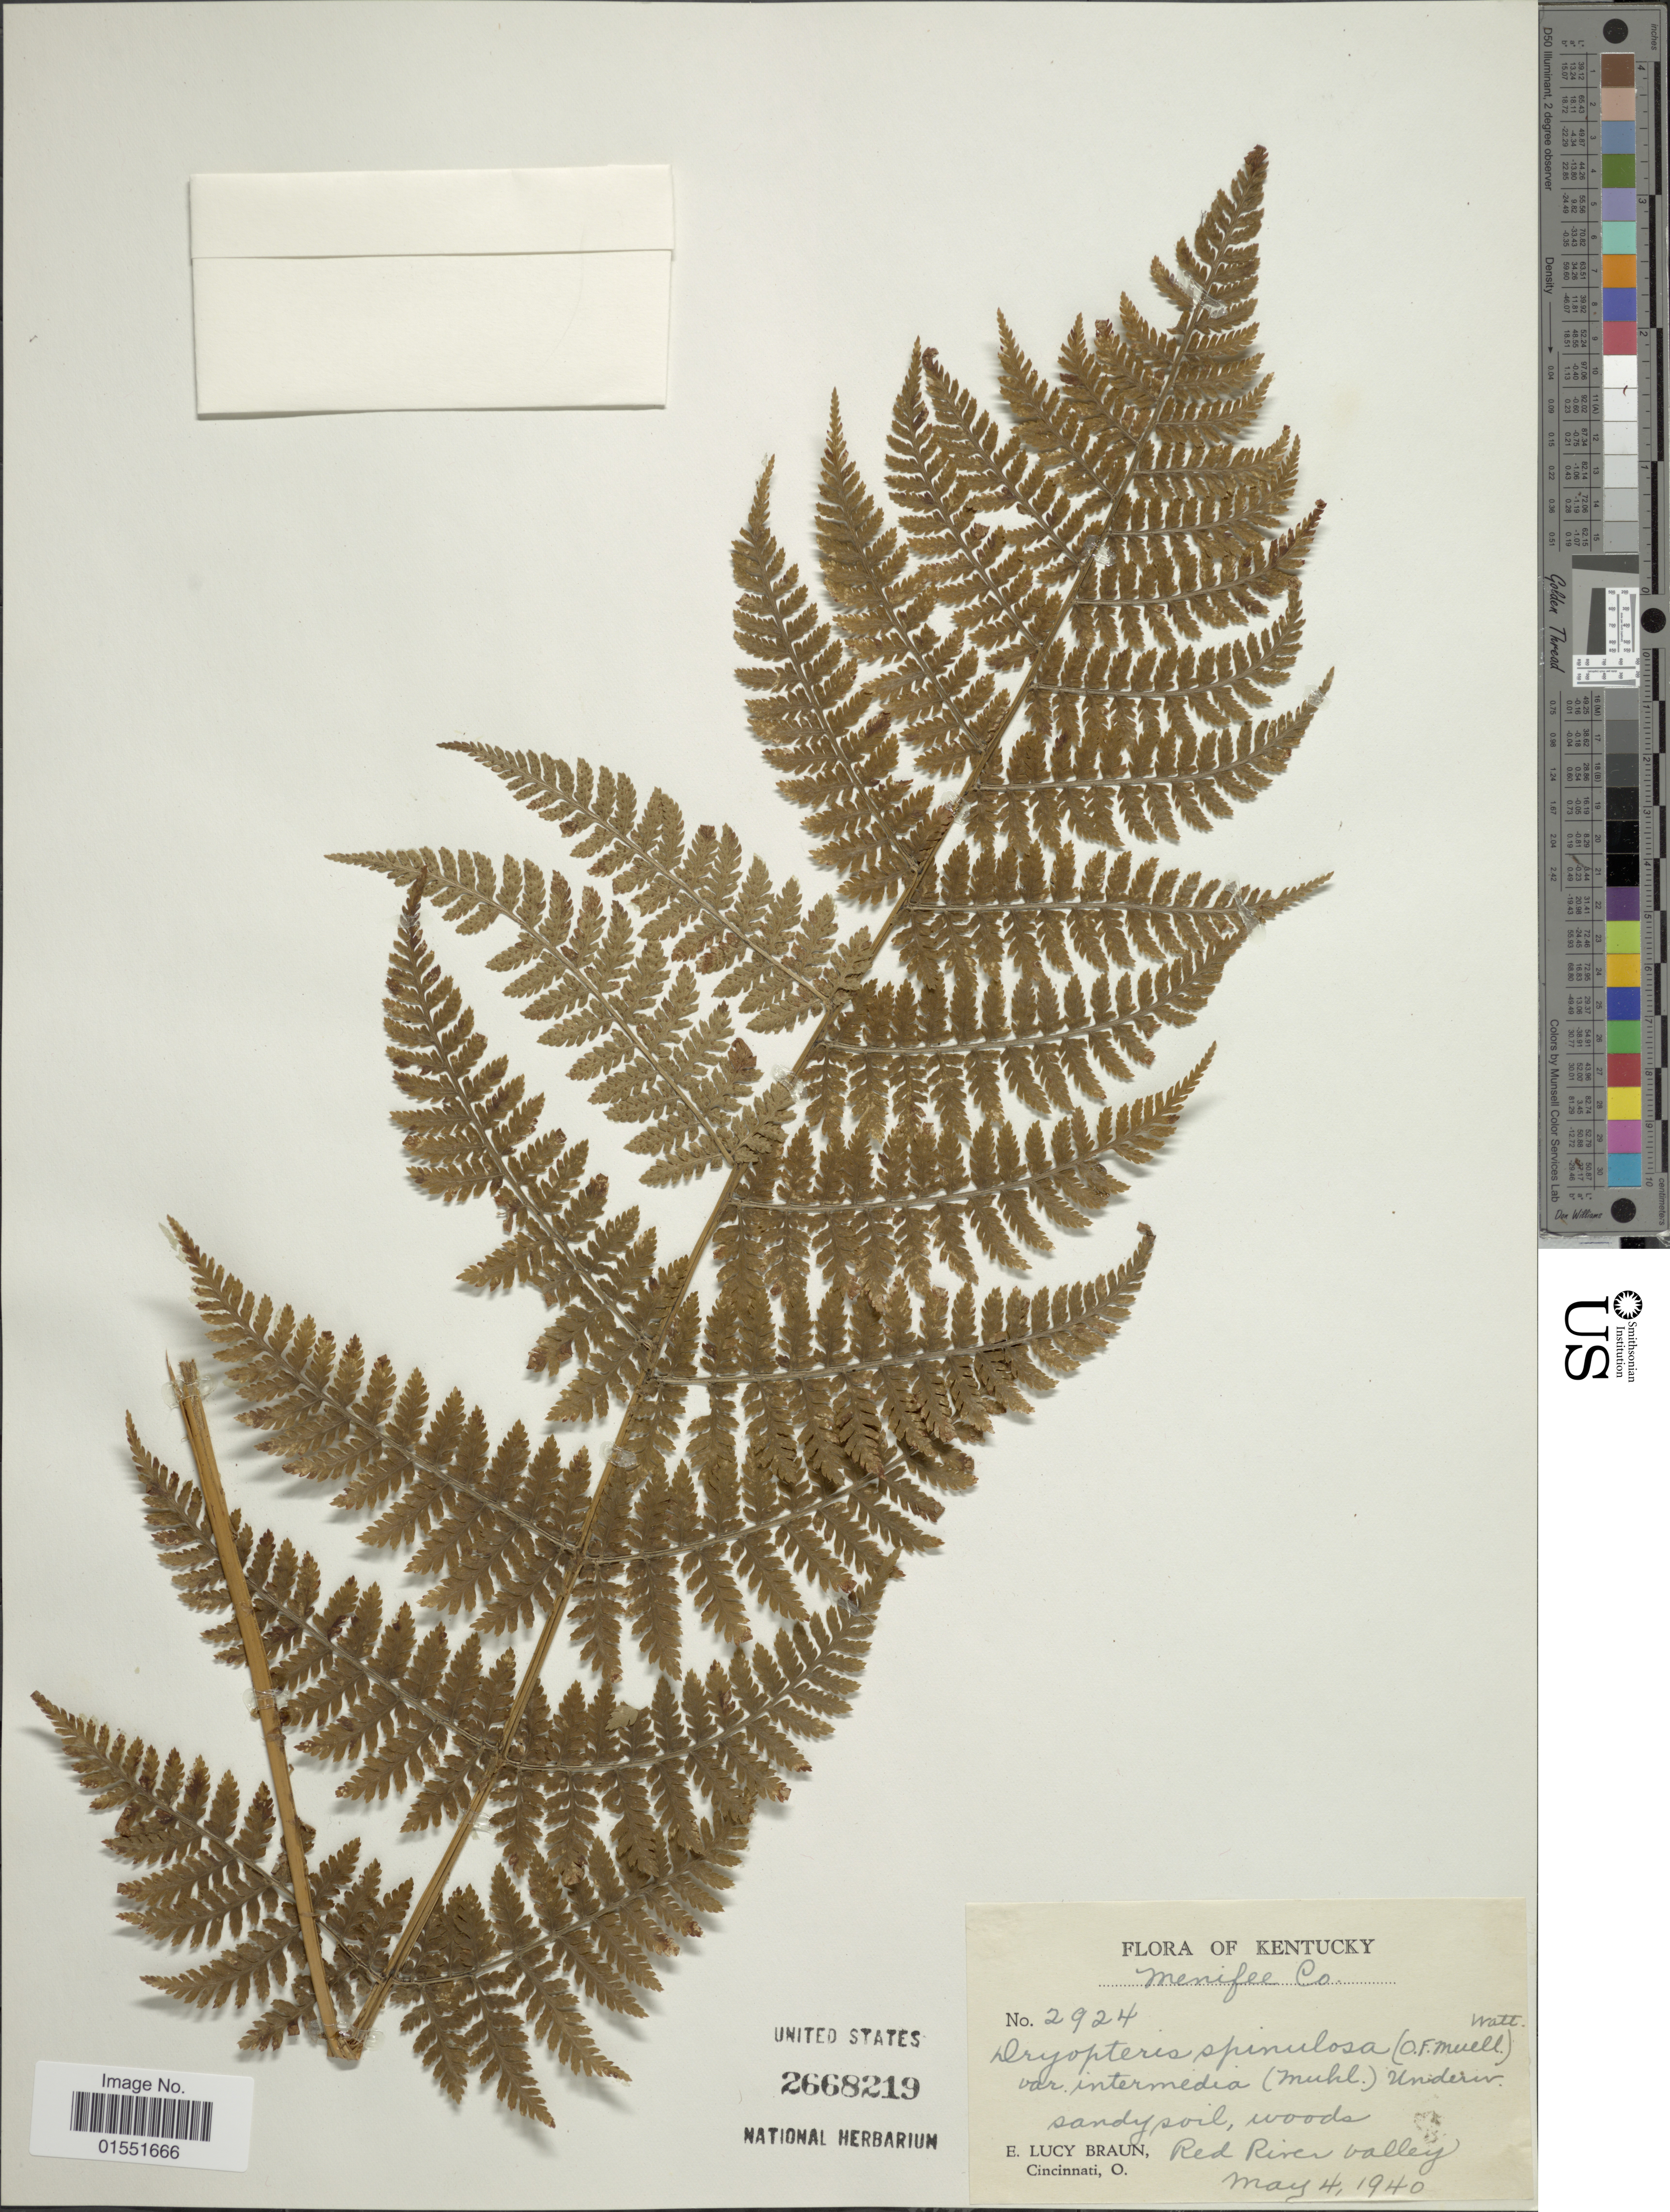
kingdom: Plantae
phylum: Tracheophyta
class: Polypodiopsida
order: Polypodiales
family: Dryopteridaceae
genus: Dryopteris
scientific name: Dryopteris intermedia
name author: (Muhl.) A. Gray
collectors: E. L. Braun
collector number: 2924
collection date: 1940-05-04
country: United States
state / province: Kentucky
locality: Menifee Co. Red River Valley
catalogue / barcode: US 2668219